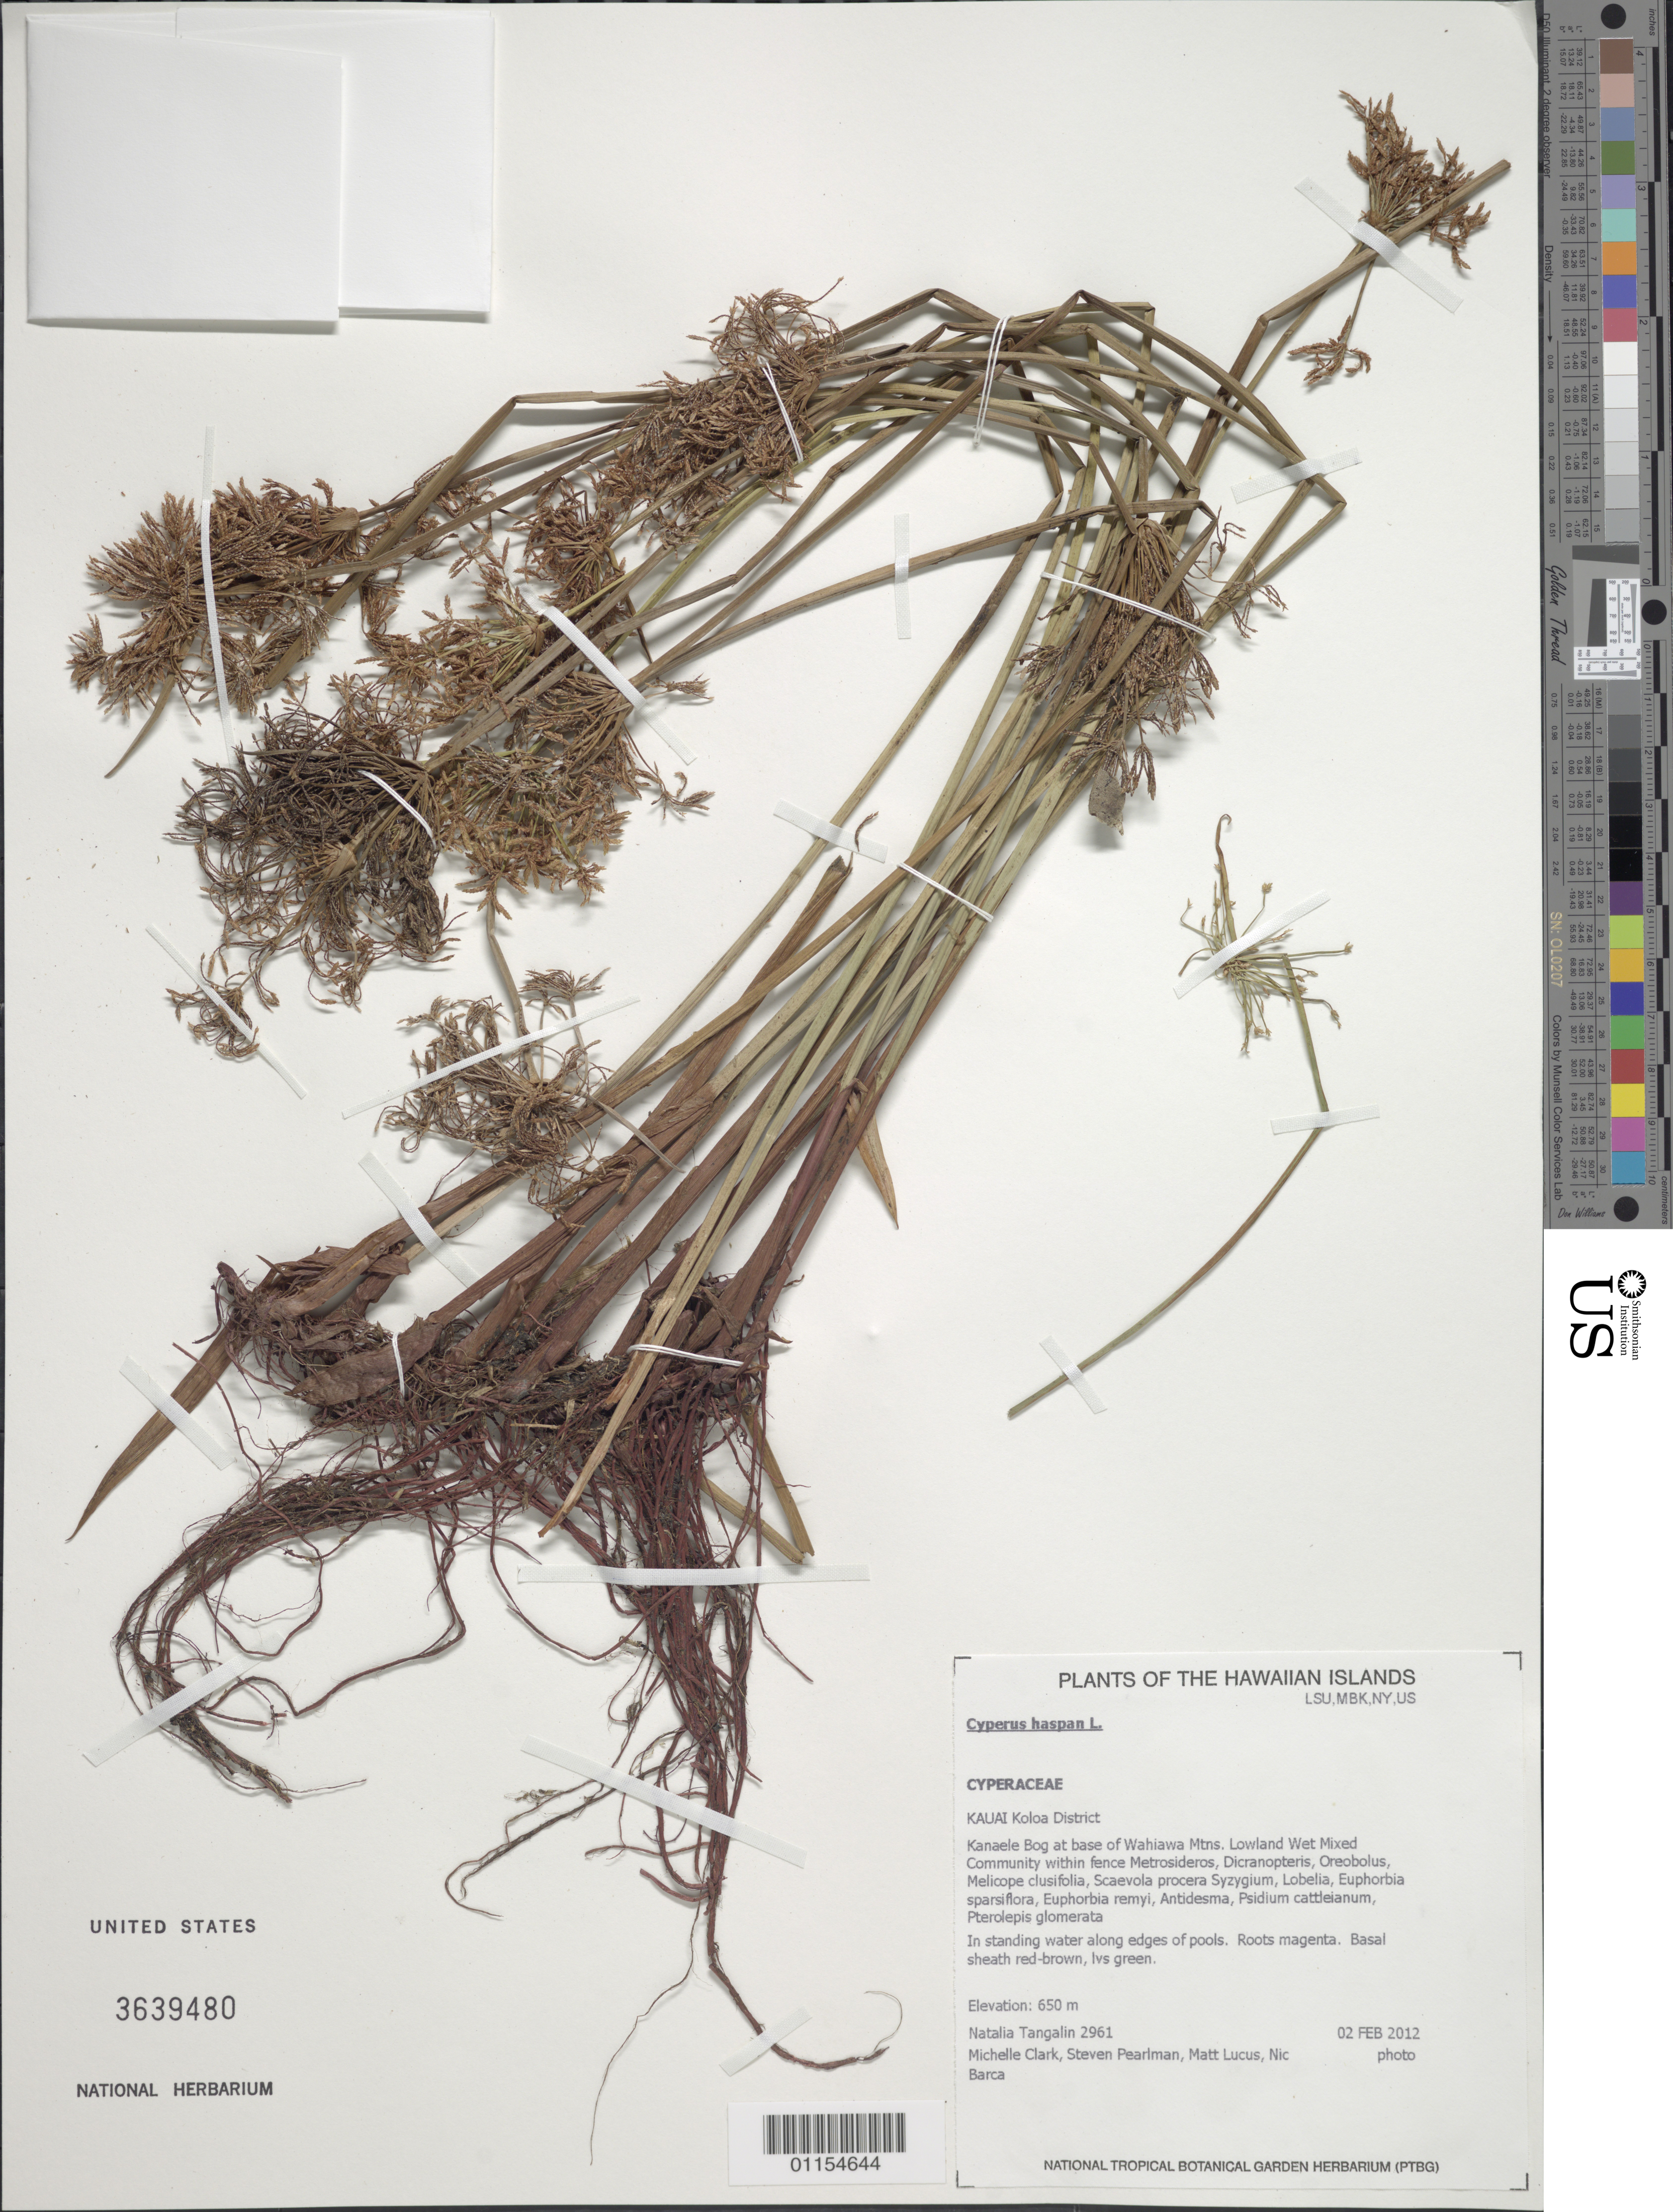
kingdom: Plantae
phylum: Tracheophyta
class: Liliopsida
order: Poales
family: Cyperaceae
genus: Cyperus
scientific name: Cyperus haspan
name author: L.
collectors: N. Tangalin, M. Clark, S. P. Perlman, M. Lucas & N. Barca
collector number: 2961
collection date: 2012-02-02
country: United States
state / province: Hawaii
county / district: Kauai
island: Kaua'i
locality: Koloa District, Kanaele Bog at base of Wahiawa Mtns.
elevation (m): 650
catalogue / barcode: US 3639480